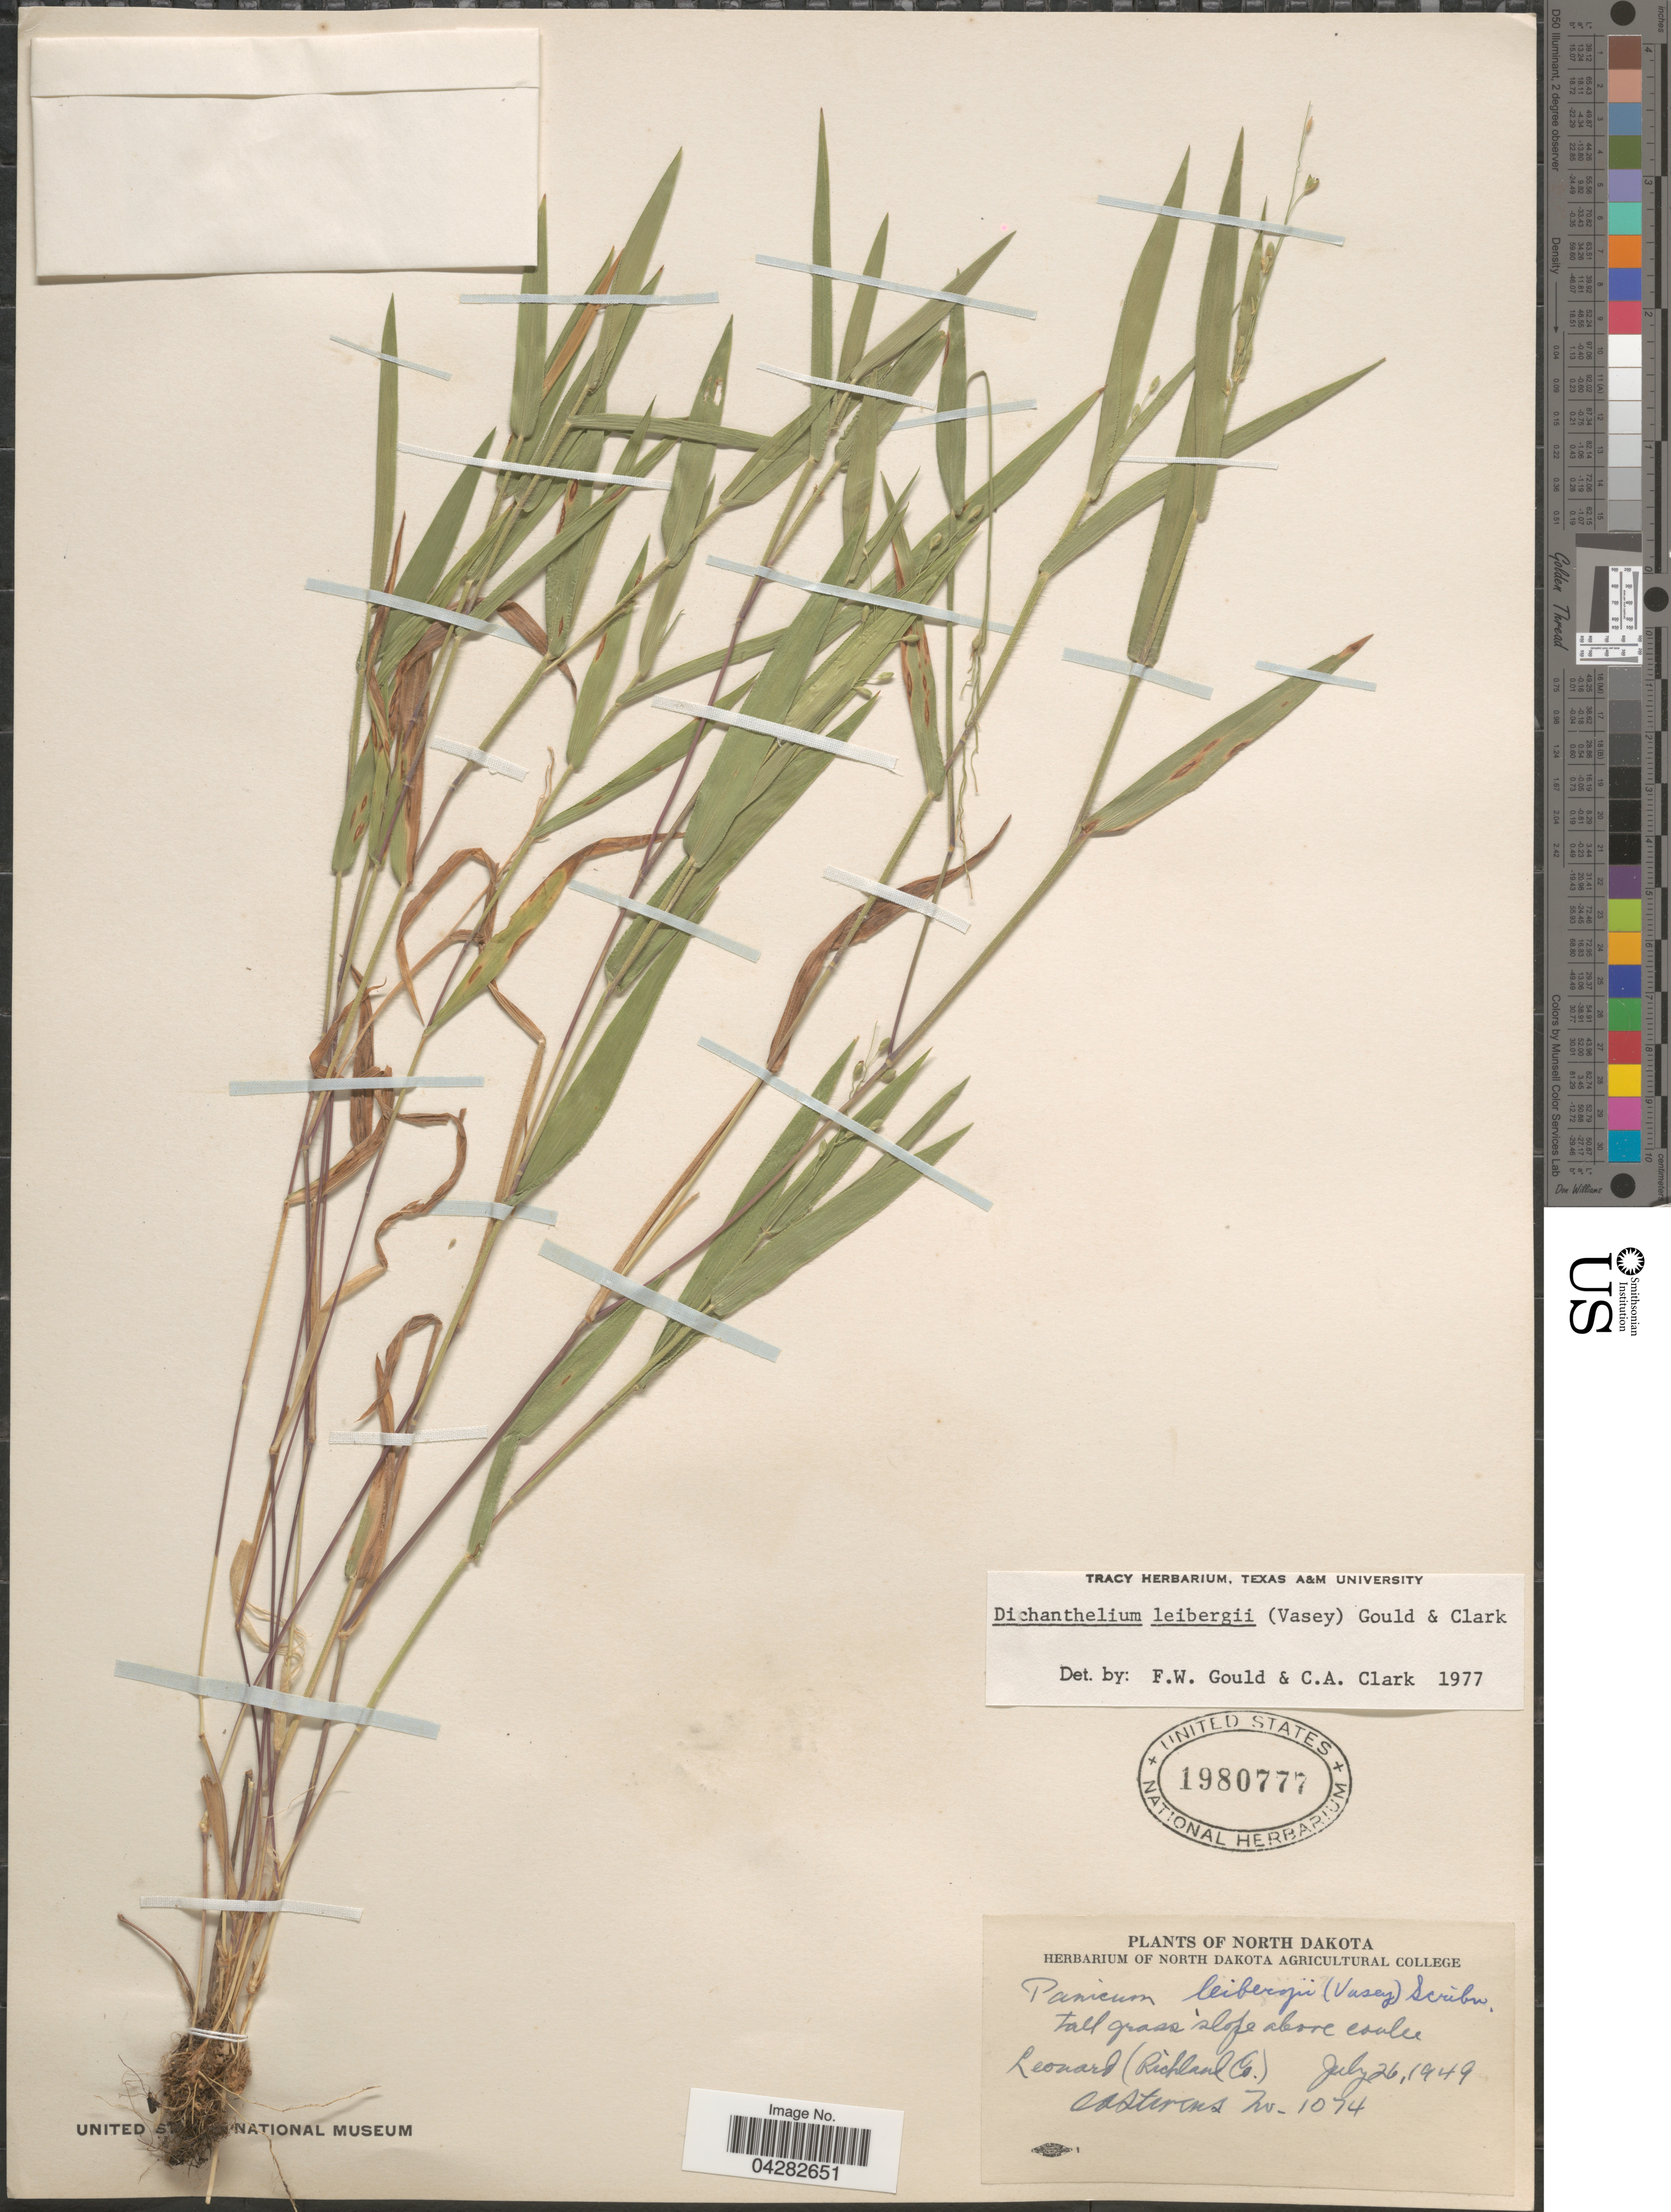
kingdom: Plantae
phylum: Tracheophyta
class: Liliopsida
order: Poales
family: Poaceae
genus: Dichanthelium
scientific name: Dichanthelium leibergii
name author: (Vasey) Gould & C.A. Clark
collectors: O. A. Stevens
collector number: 1074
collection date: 1949-07-26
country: United States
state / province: North Dakota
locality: Leonard (Richland Co.).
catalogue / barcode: US 1980777